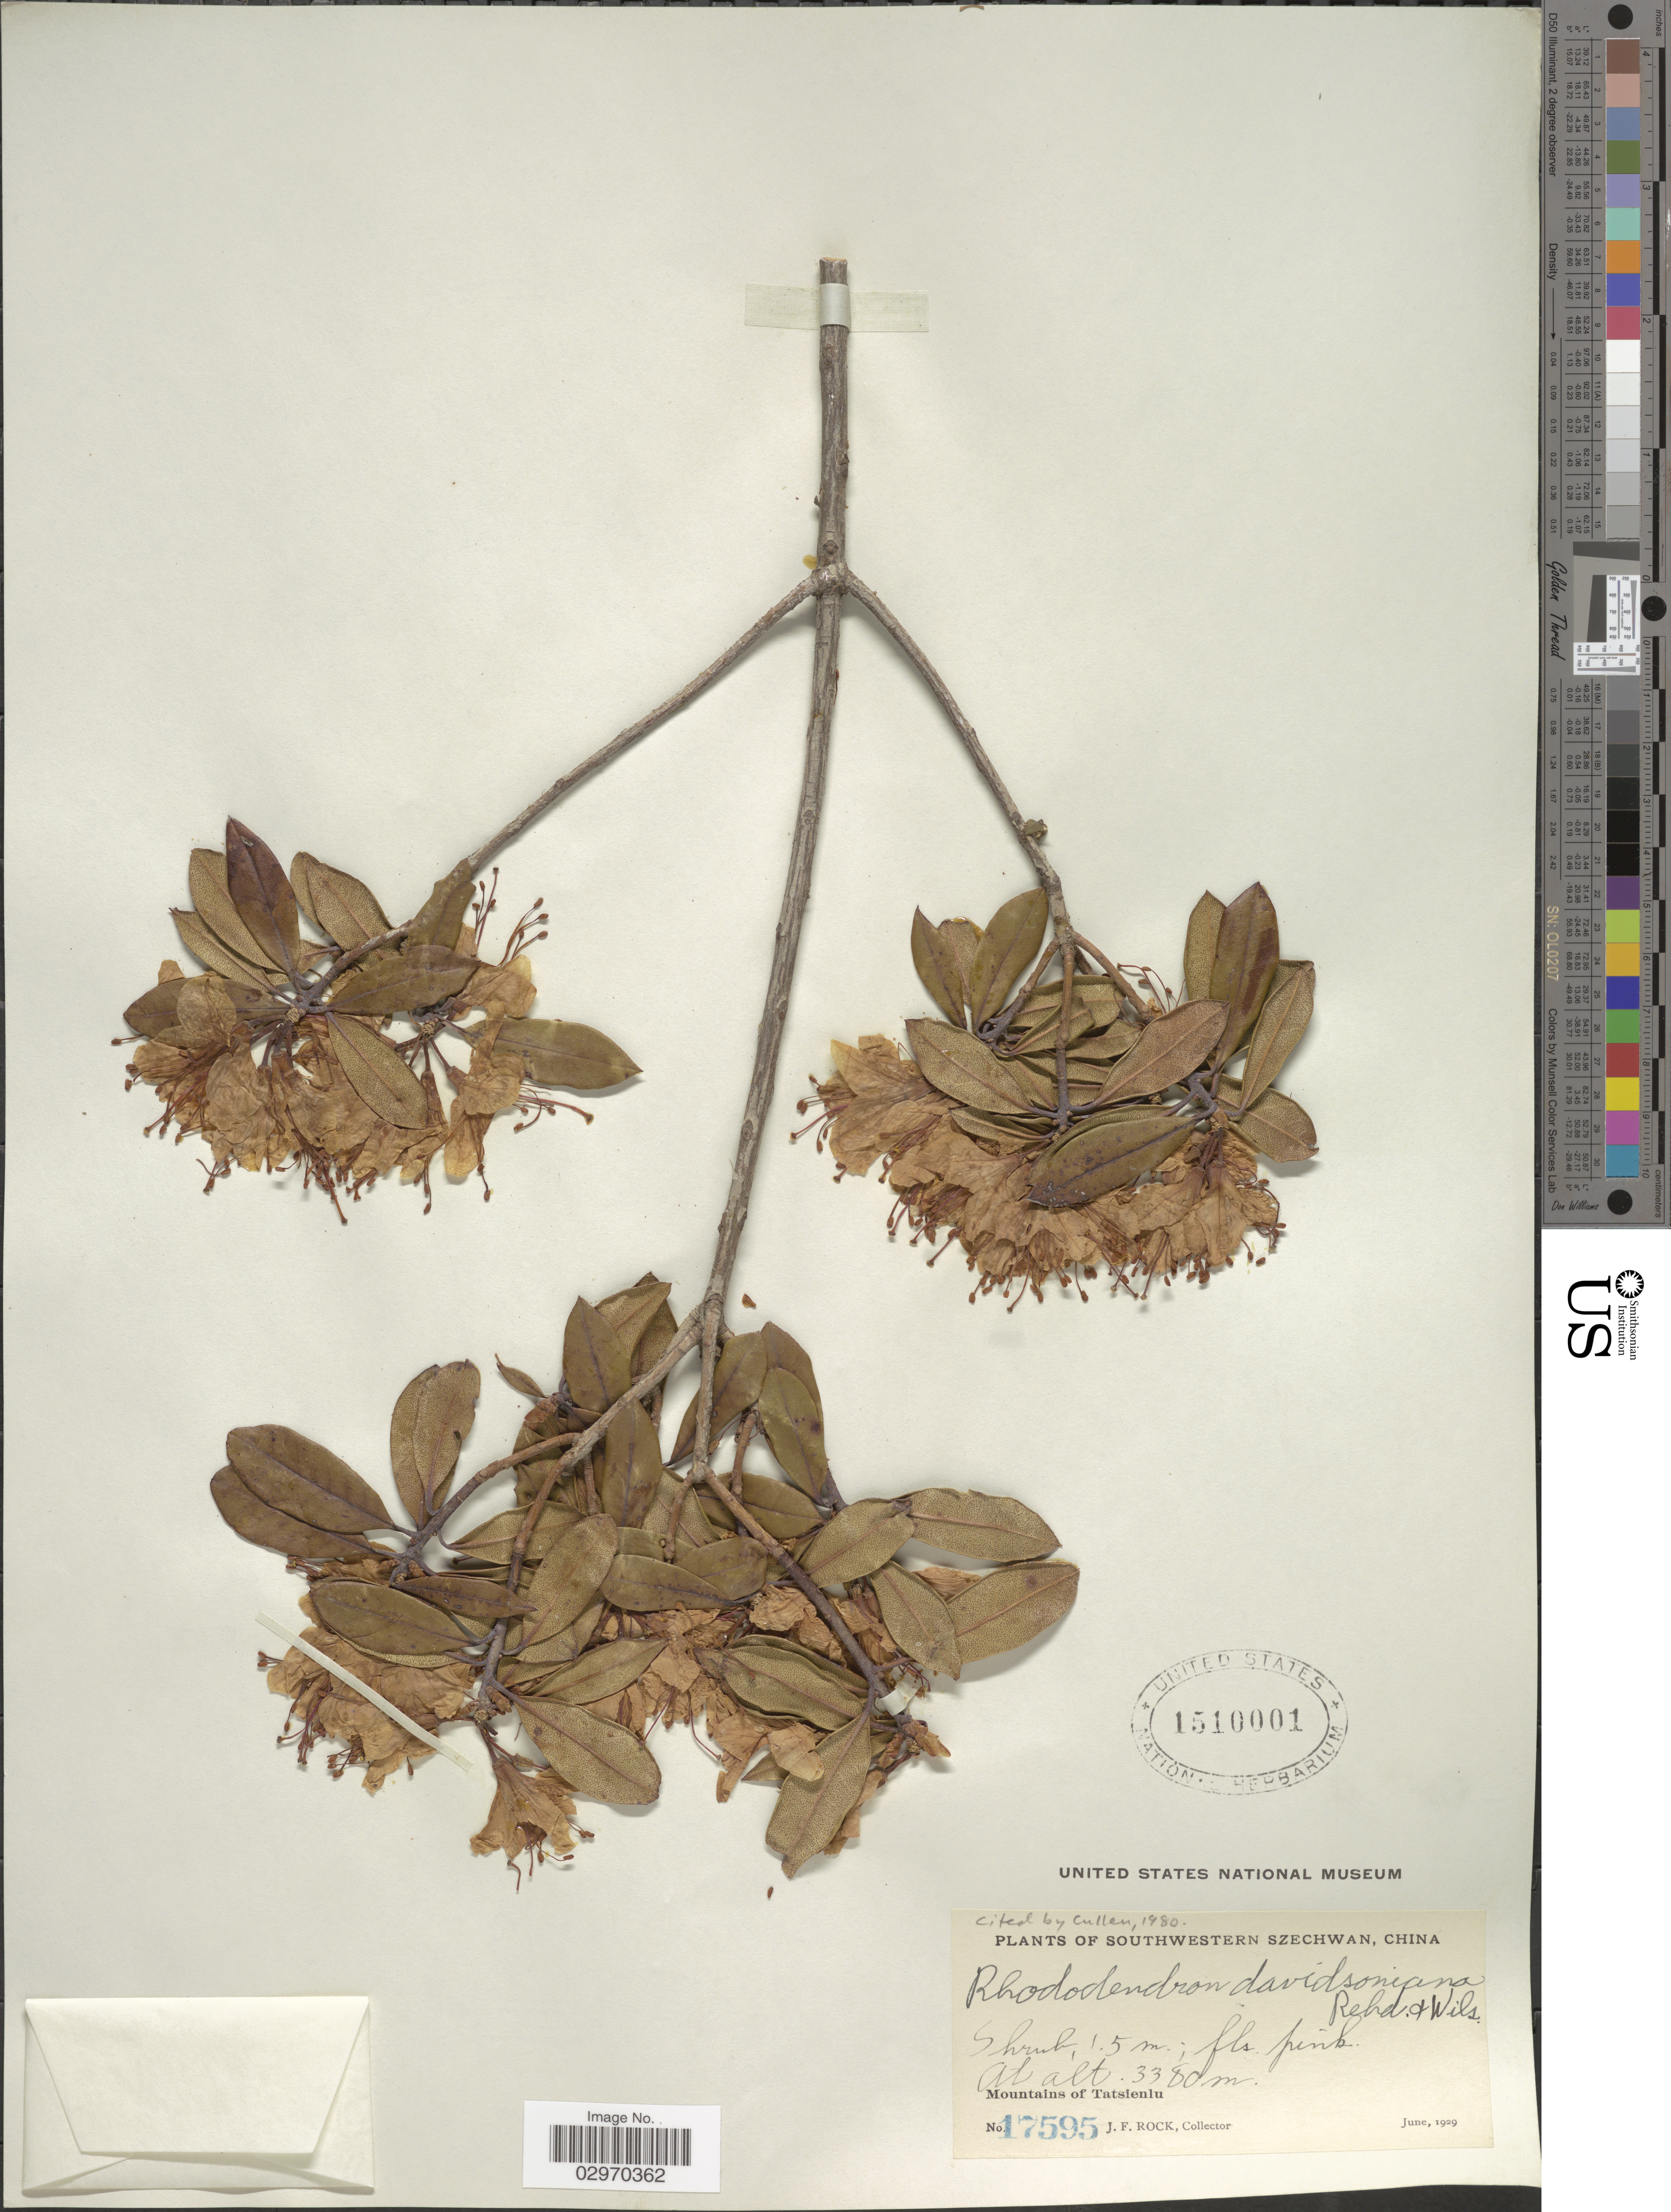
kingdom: Plantae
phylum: Tracheophyta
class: Magnoliopsida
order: Ericales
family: Ericaceae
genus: Rhododendron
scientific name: Rhododendron davidsonianum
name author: Rehder & E.H. Wilson in Sarg.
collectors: J. Rock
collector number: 17595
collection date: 1929-06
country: China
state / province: Sichuan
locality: Southwestern Szechwan. Mountains of Tatsienlu.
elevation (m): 3380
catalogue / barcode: US 1510001